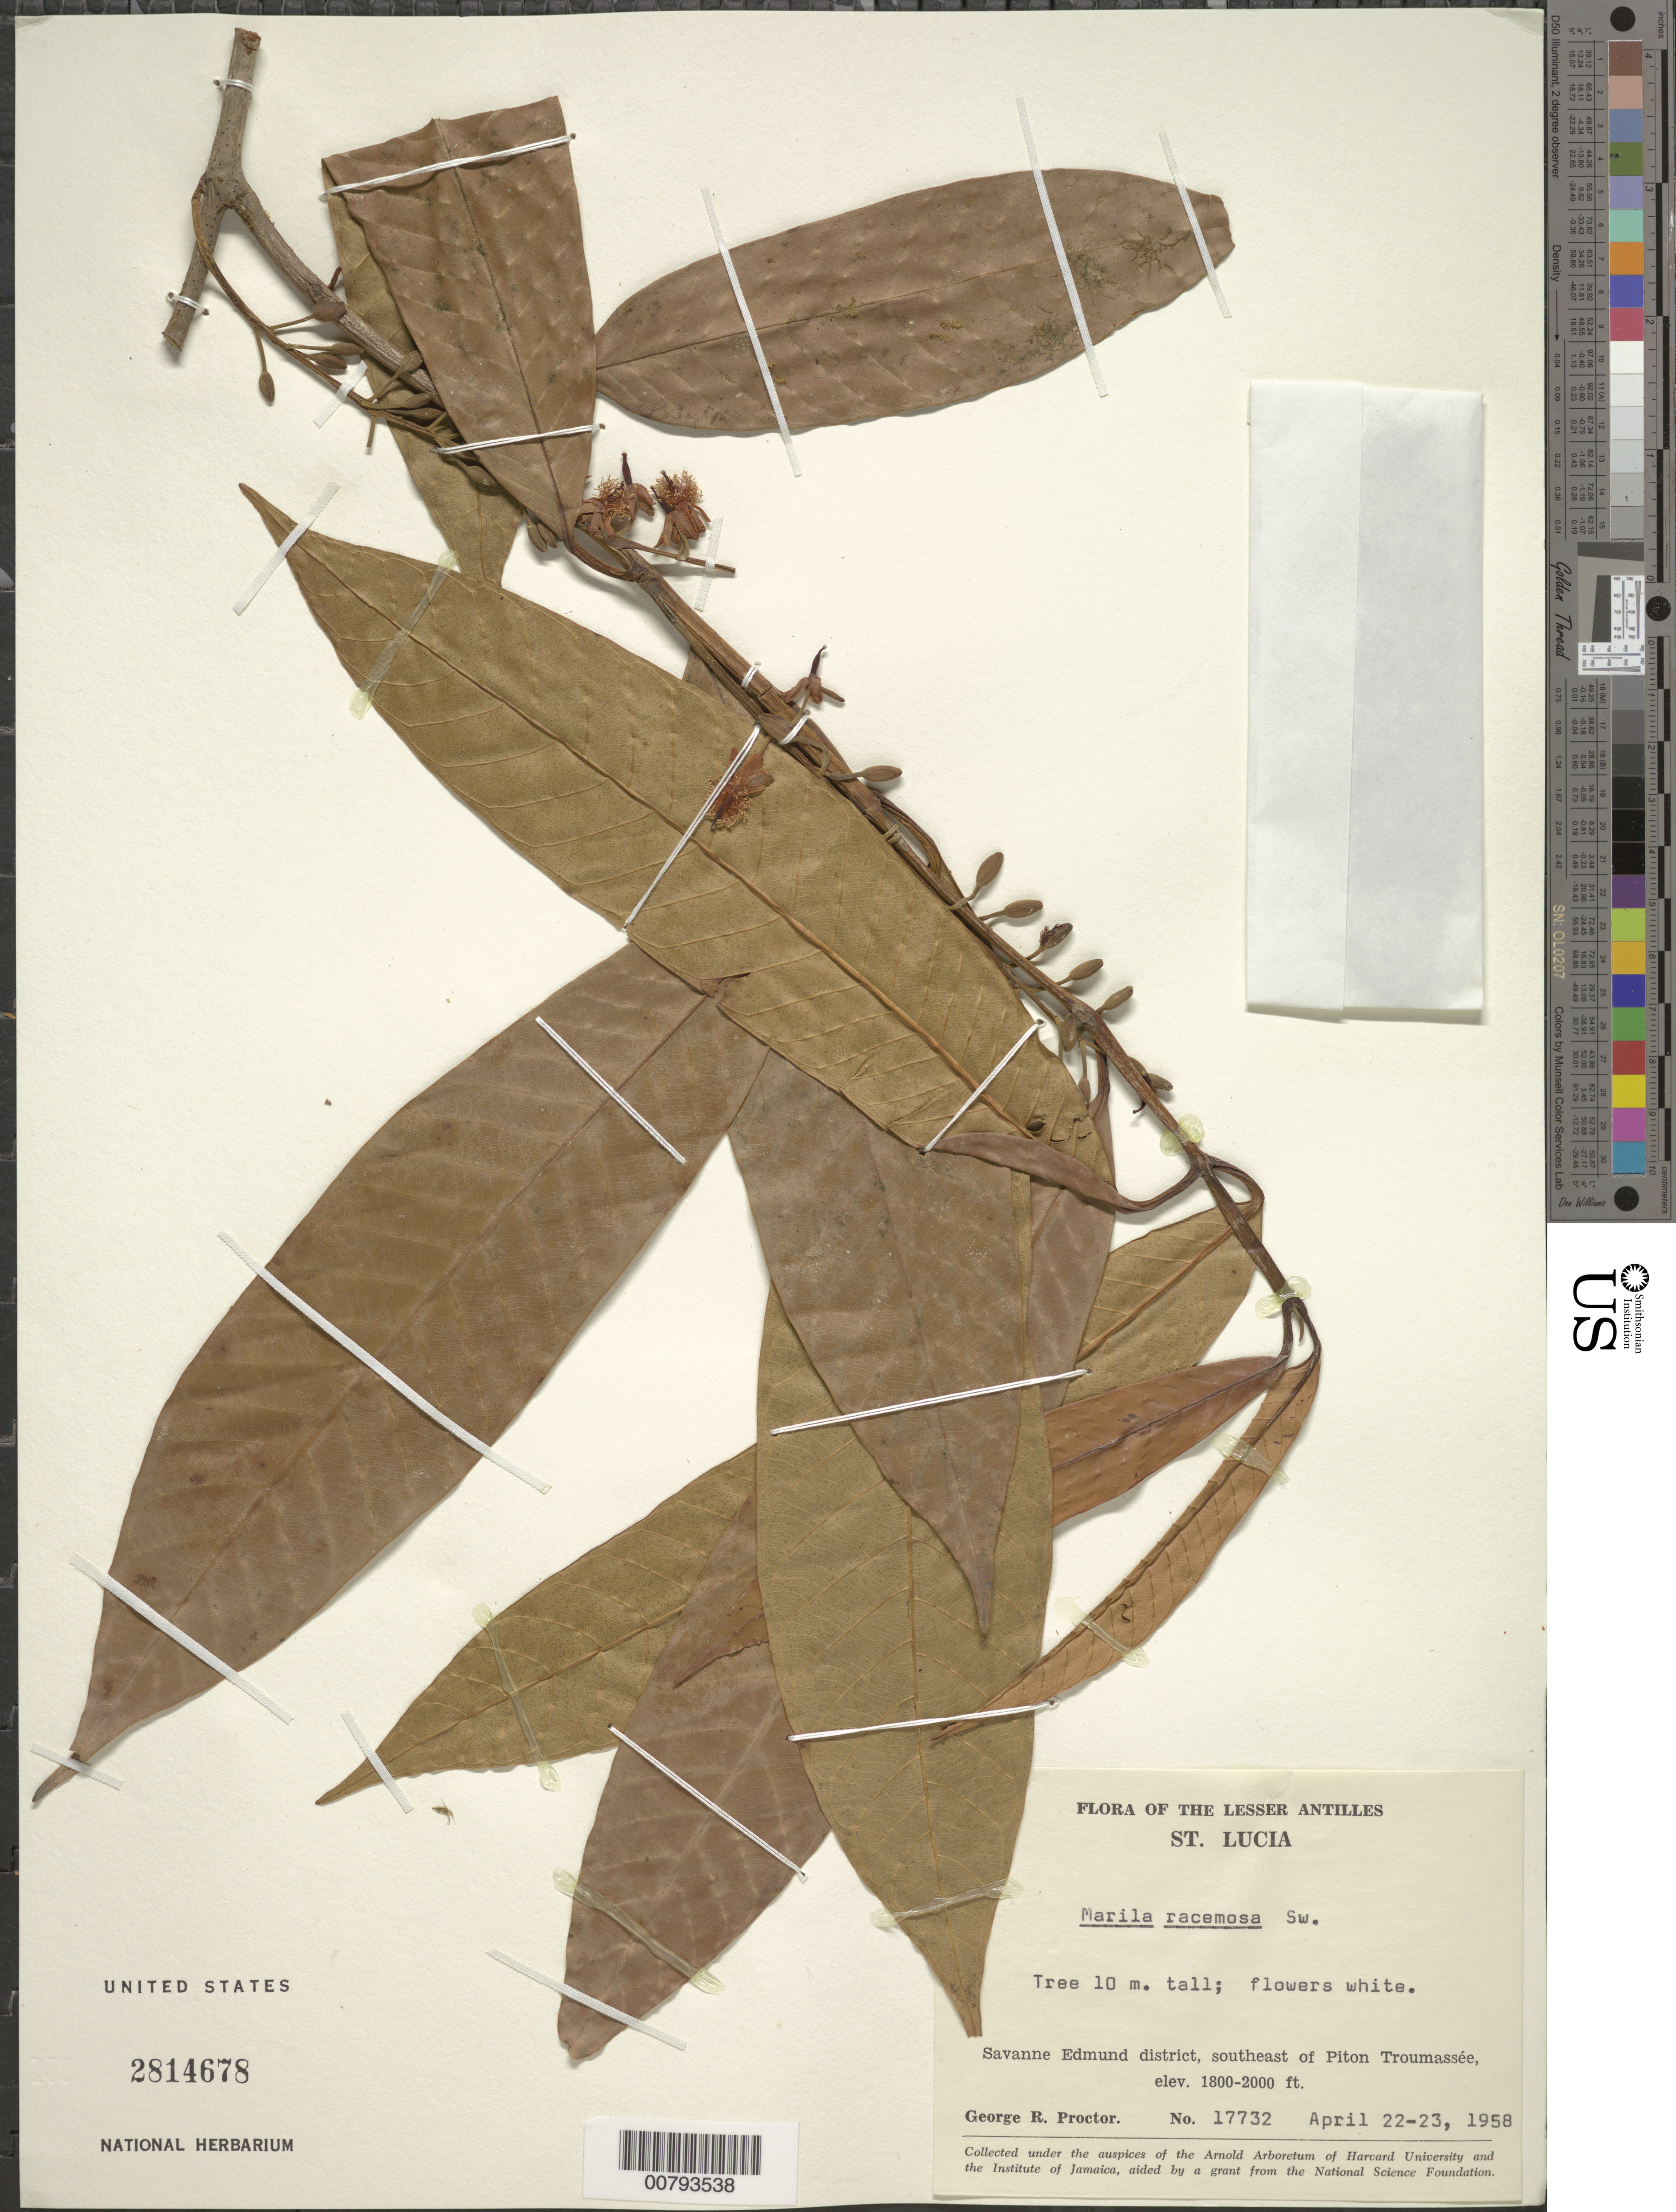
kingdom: Plantae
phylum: Tracheophyta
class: Magnoliopsida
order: Malpighiales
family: Calophyllaceae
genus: Marila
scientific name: Marila racemosa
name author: Sw.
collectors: G. R. Proctor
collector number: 17732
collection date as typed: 22 Apr 1958 to 23 Apr 1958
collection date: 1958-04-22/1958-04-23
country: St. Lucia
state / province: Savanne Edmund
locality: Southeast of Piton Troumassée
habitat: Savanna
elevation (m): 549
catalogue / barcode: US 2814678